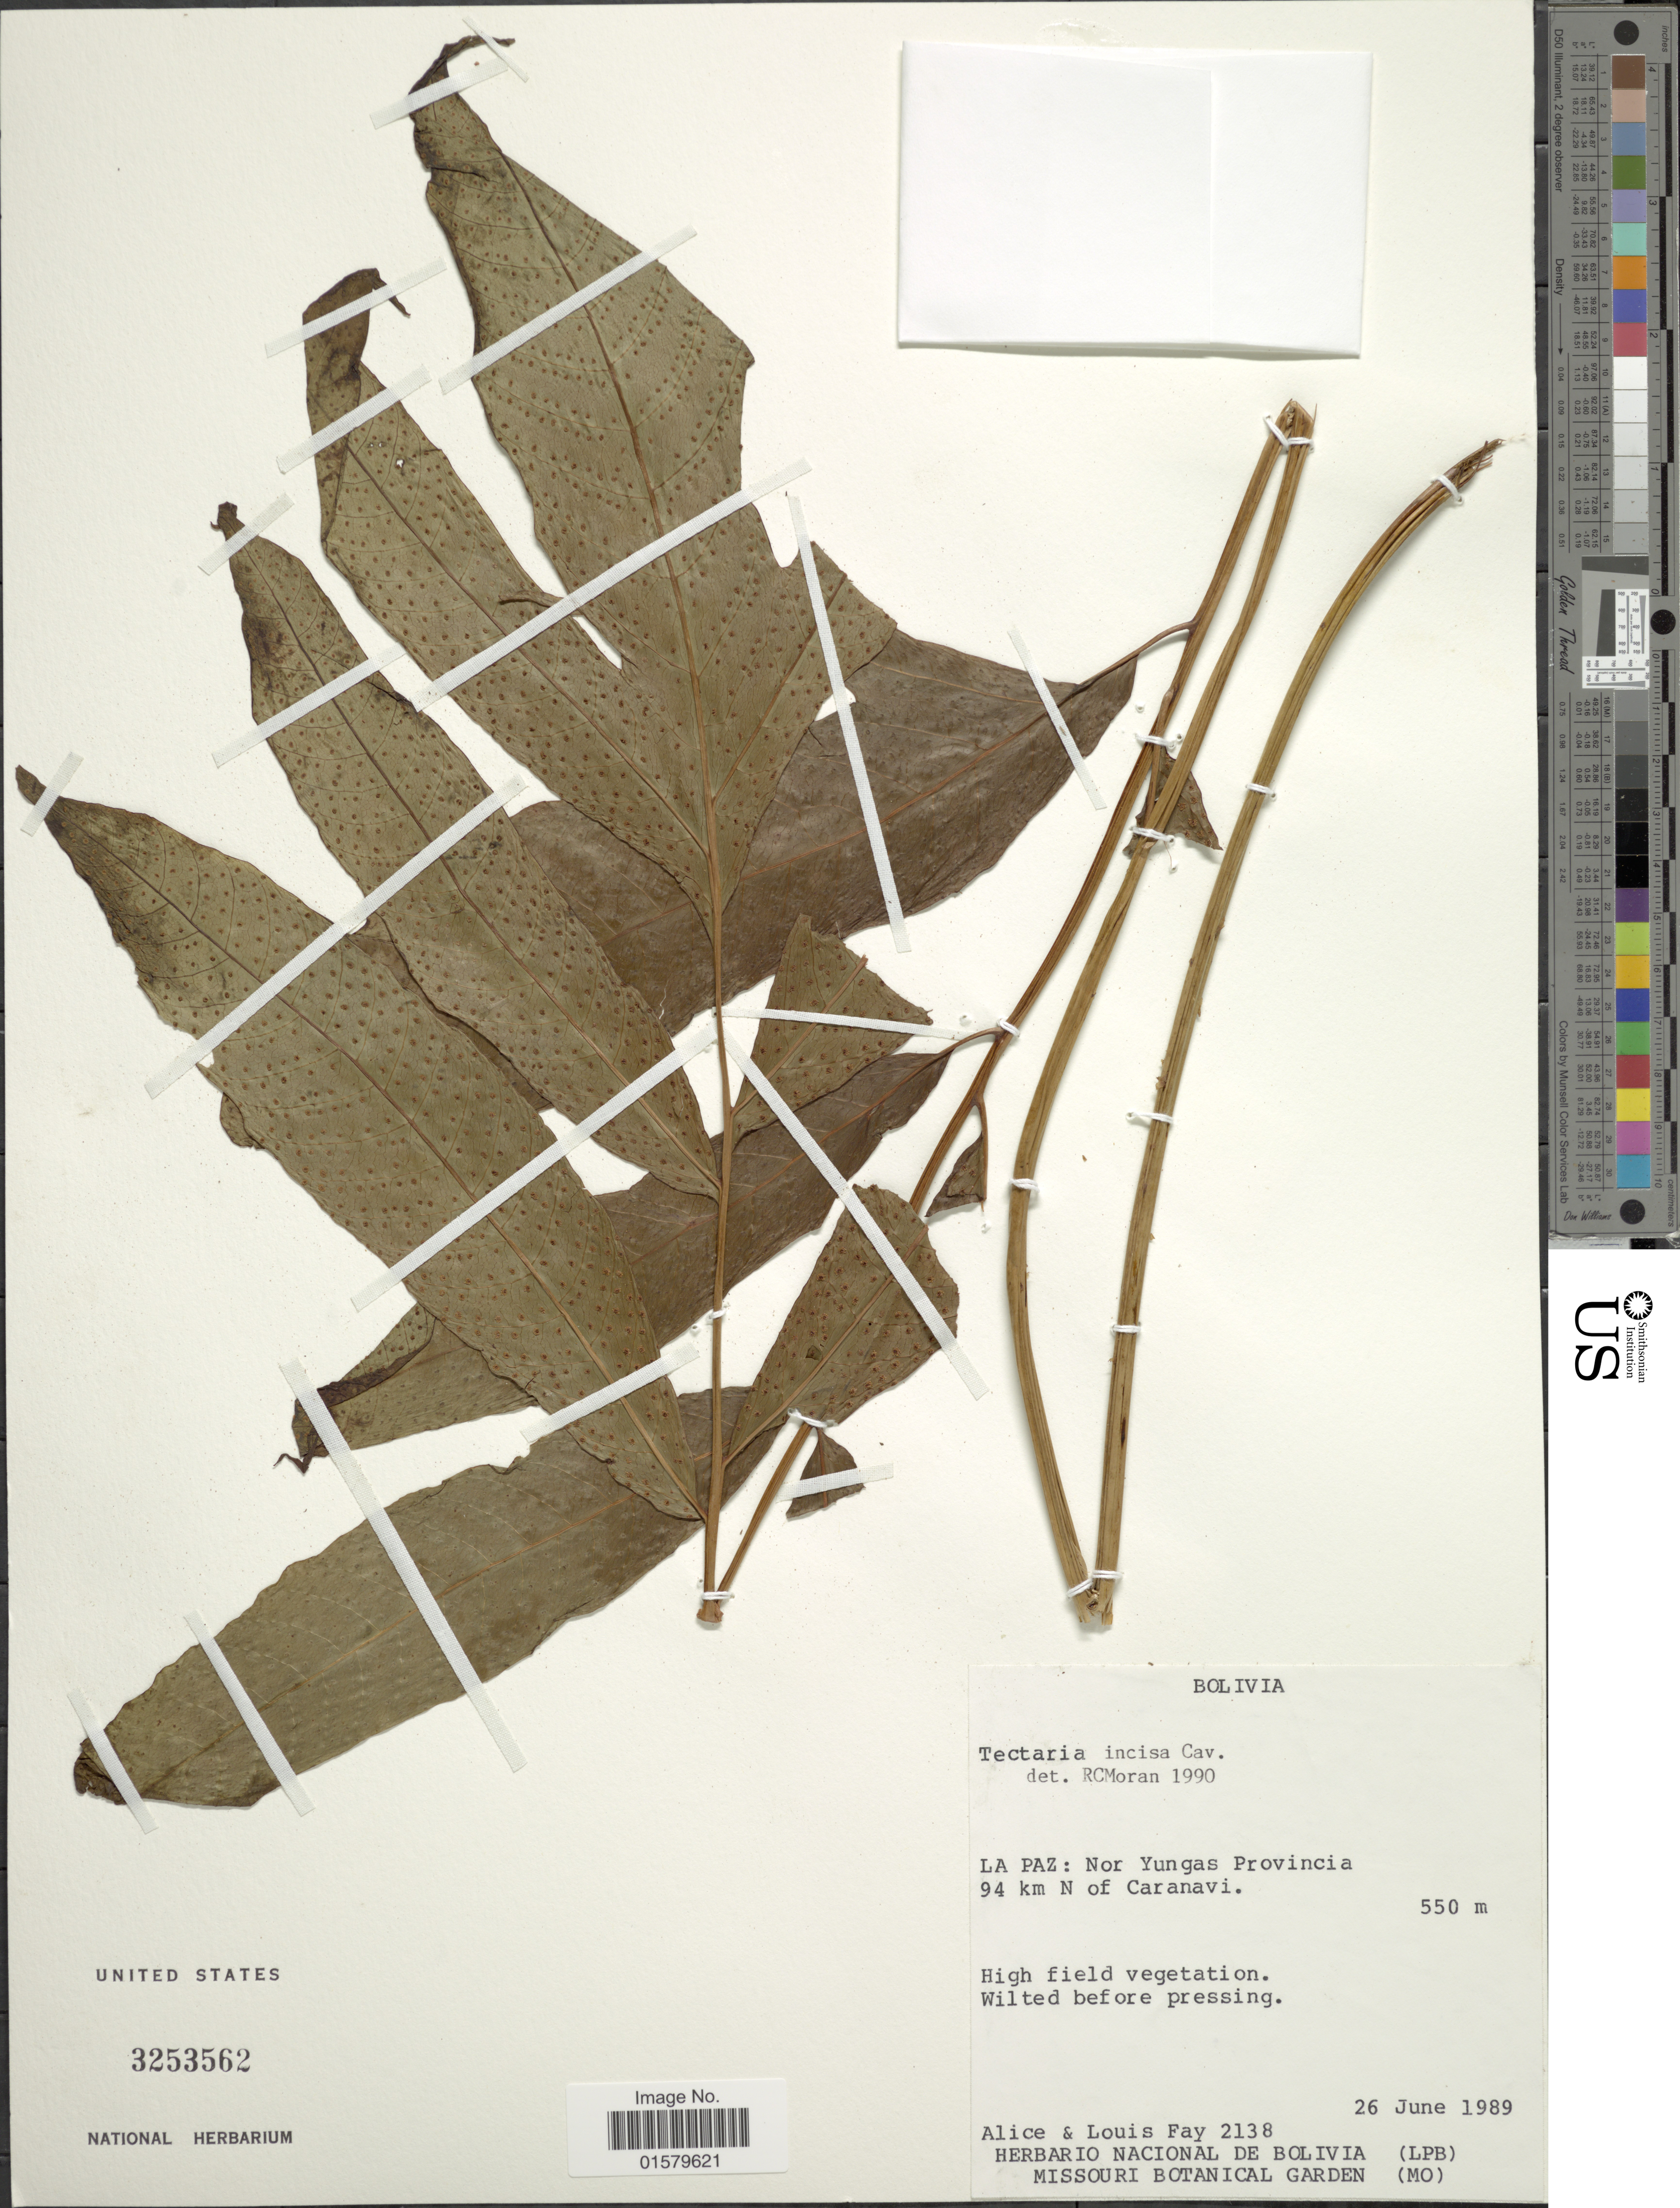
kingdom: Plantae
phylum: Tracheophyta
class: Polypodiopsida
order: Polypodiales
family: Tectariaceae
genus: Tectaria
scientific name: Tectaria incisa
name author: Cav.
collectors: A. Fay & L. Fay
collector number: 2138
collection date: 1989-06-26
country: Bolivia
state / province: La Paz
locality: Nor Yungas Provincia, 94 km N of Caranavi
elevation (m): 550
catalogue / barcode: US 3253562